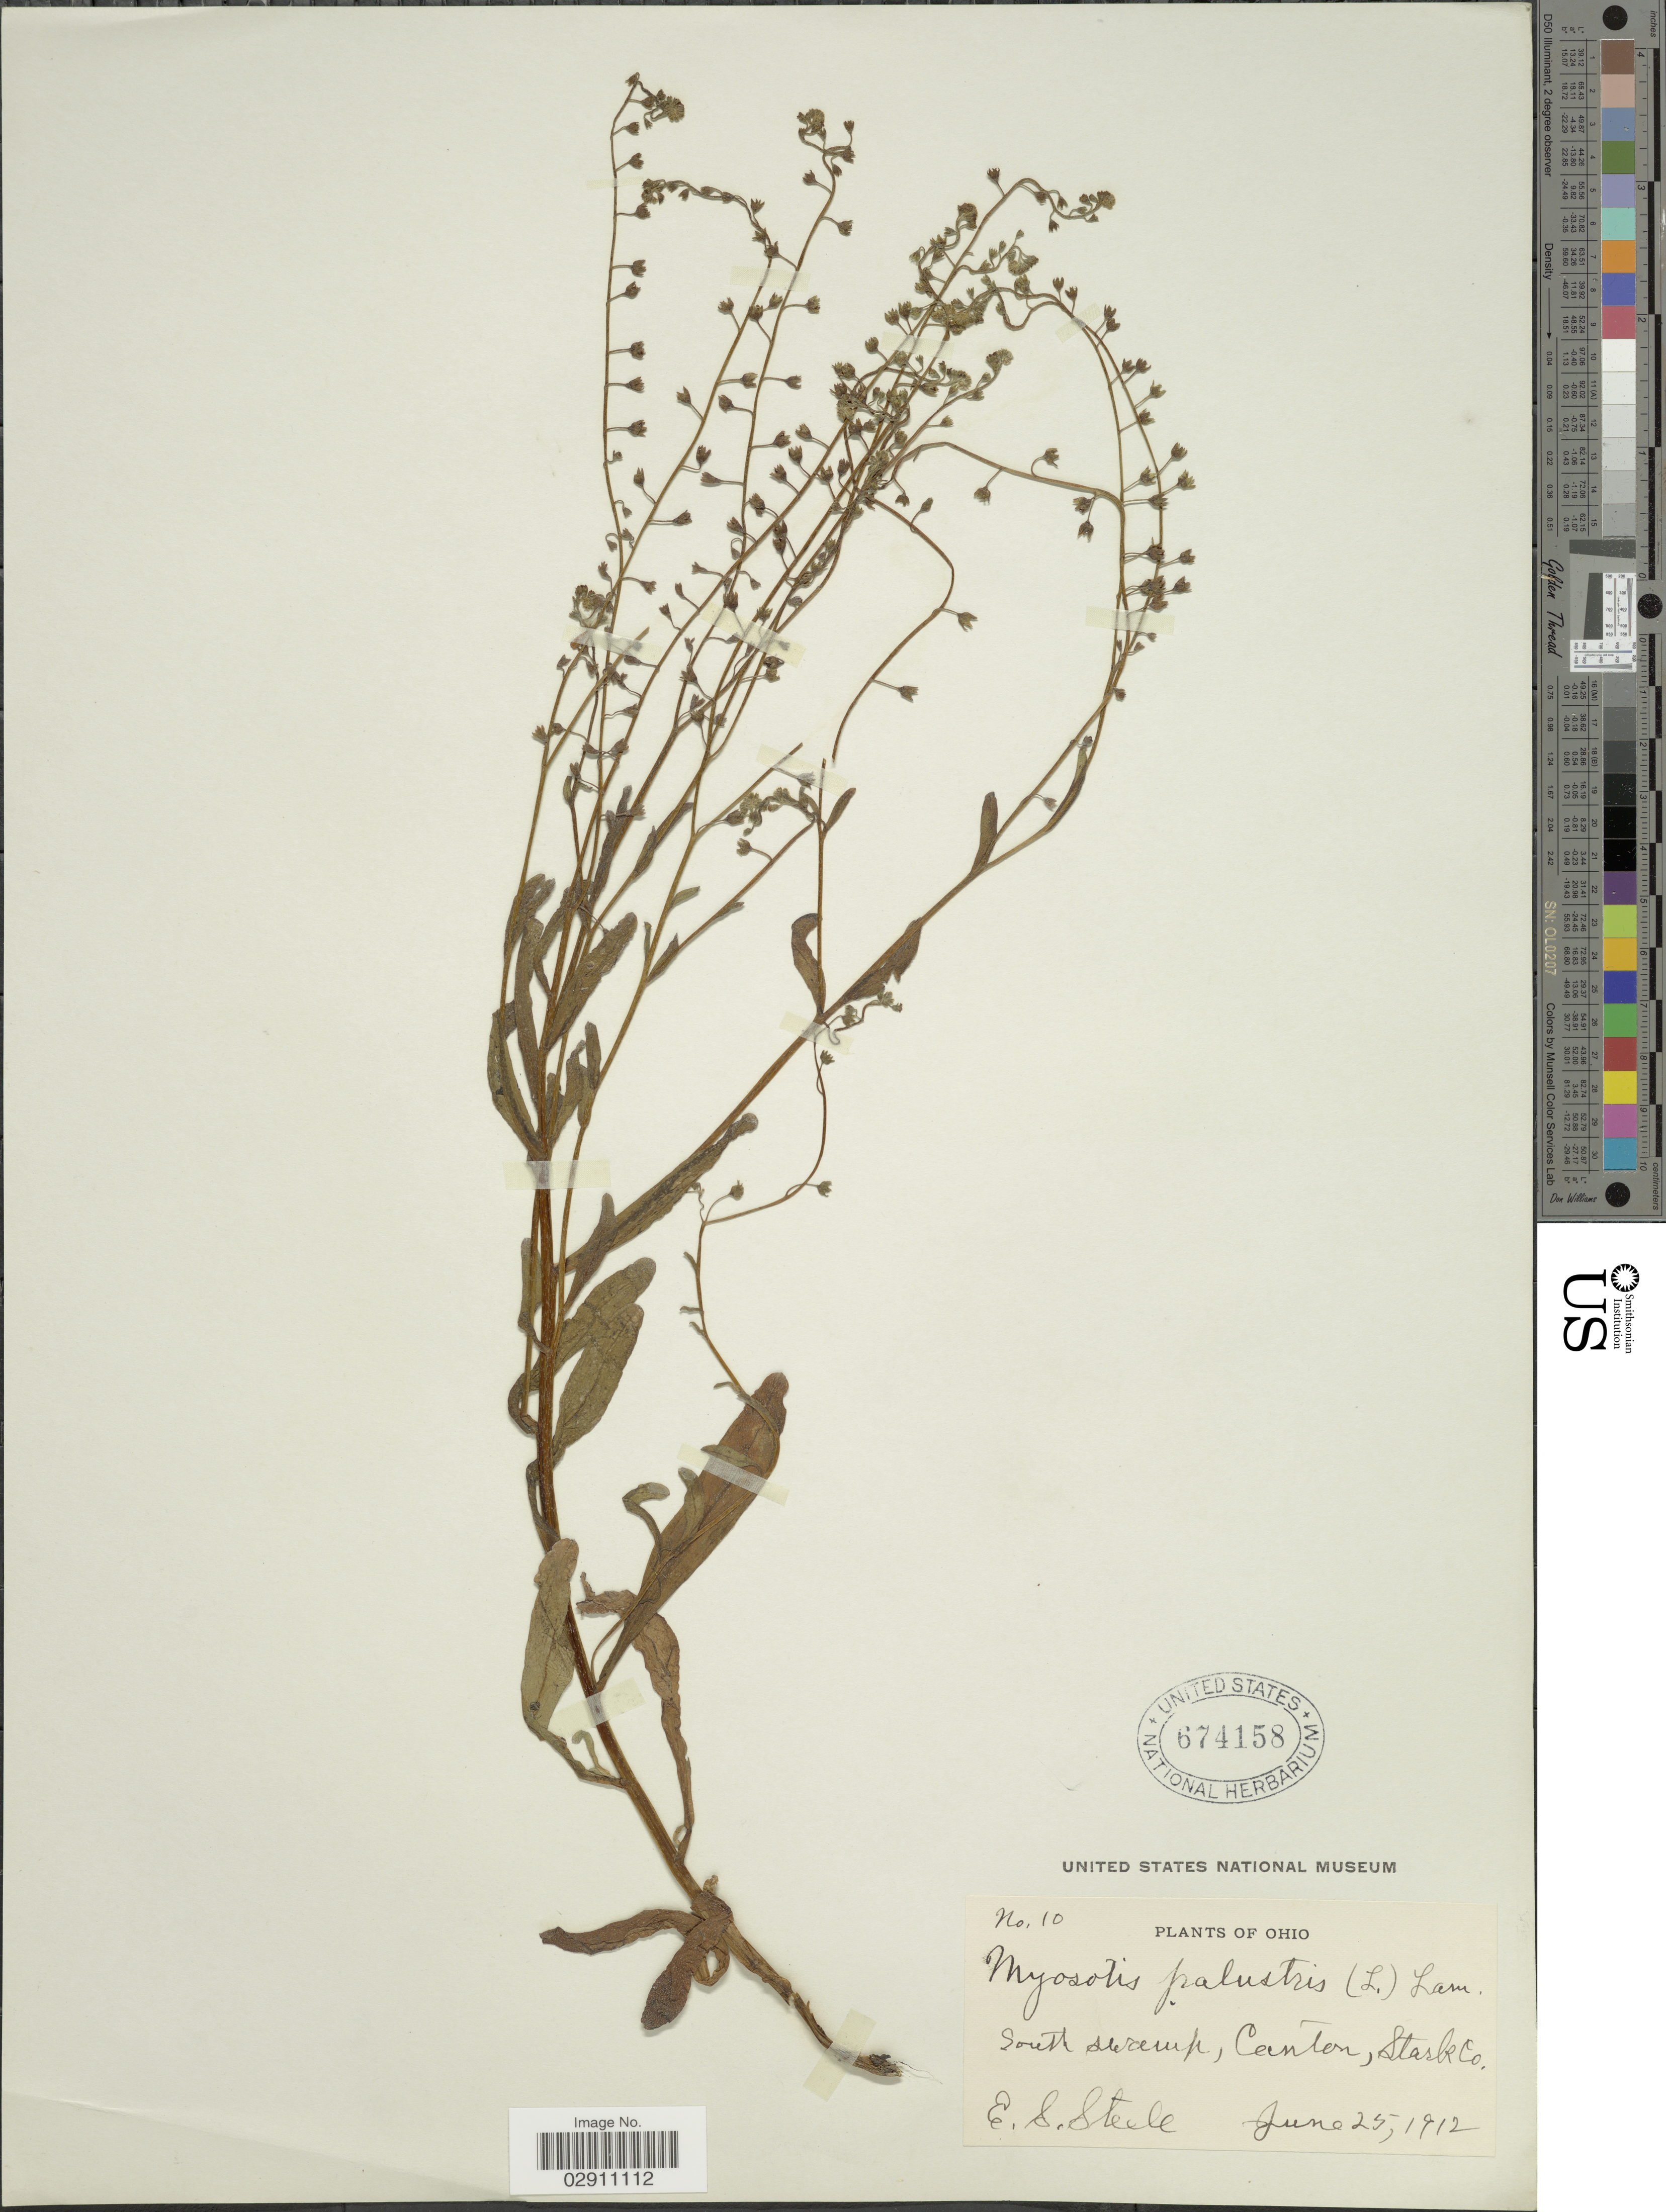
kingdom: Plantae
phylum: Tracheophyta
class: Magnoliopsida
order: Boraginales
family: Boraginaceae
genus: Myosotis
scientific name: Myosotis palustris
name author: L.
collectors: E. Steele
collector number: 10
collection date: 1912-06-25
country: United States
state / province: Ohio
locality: South swamp, Canton, Stark Co.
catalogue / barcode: US 674158